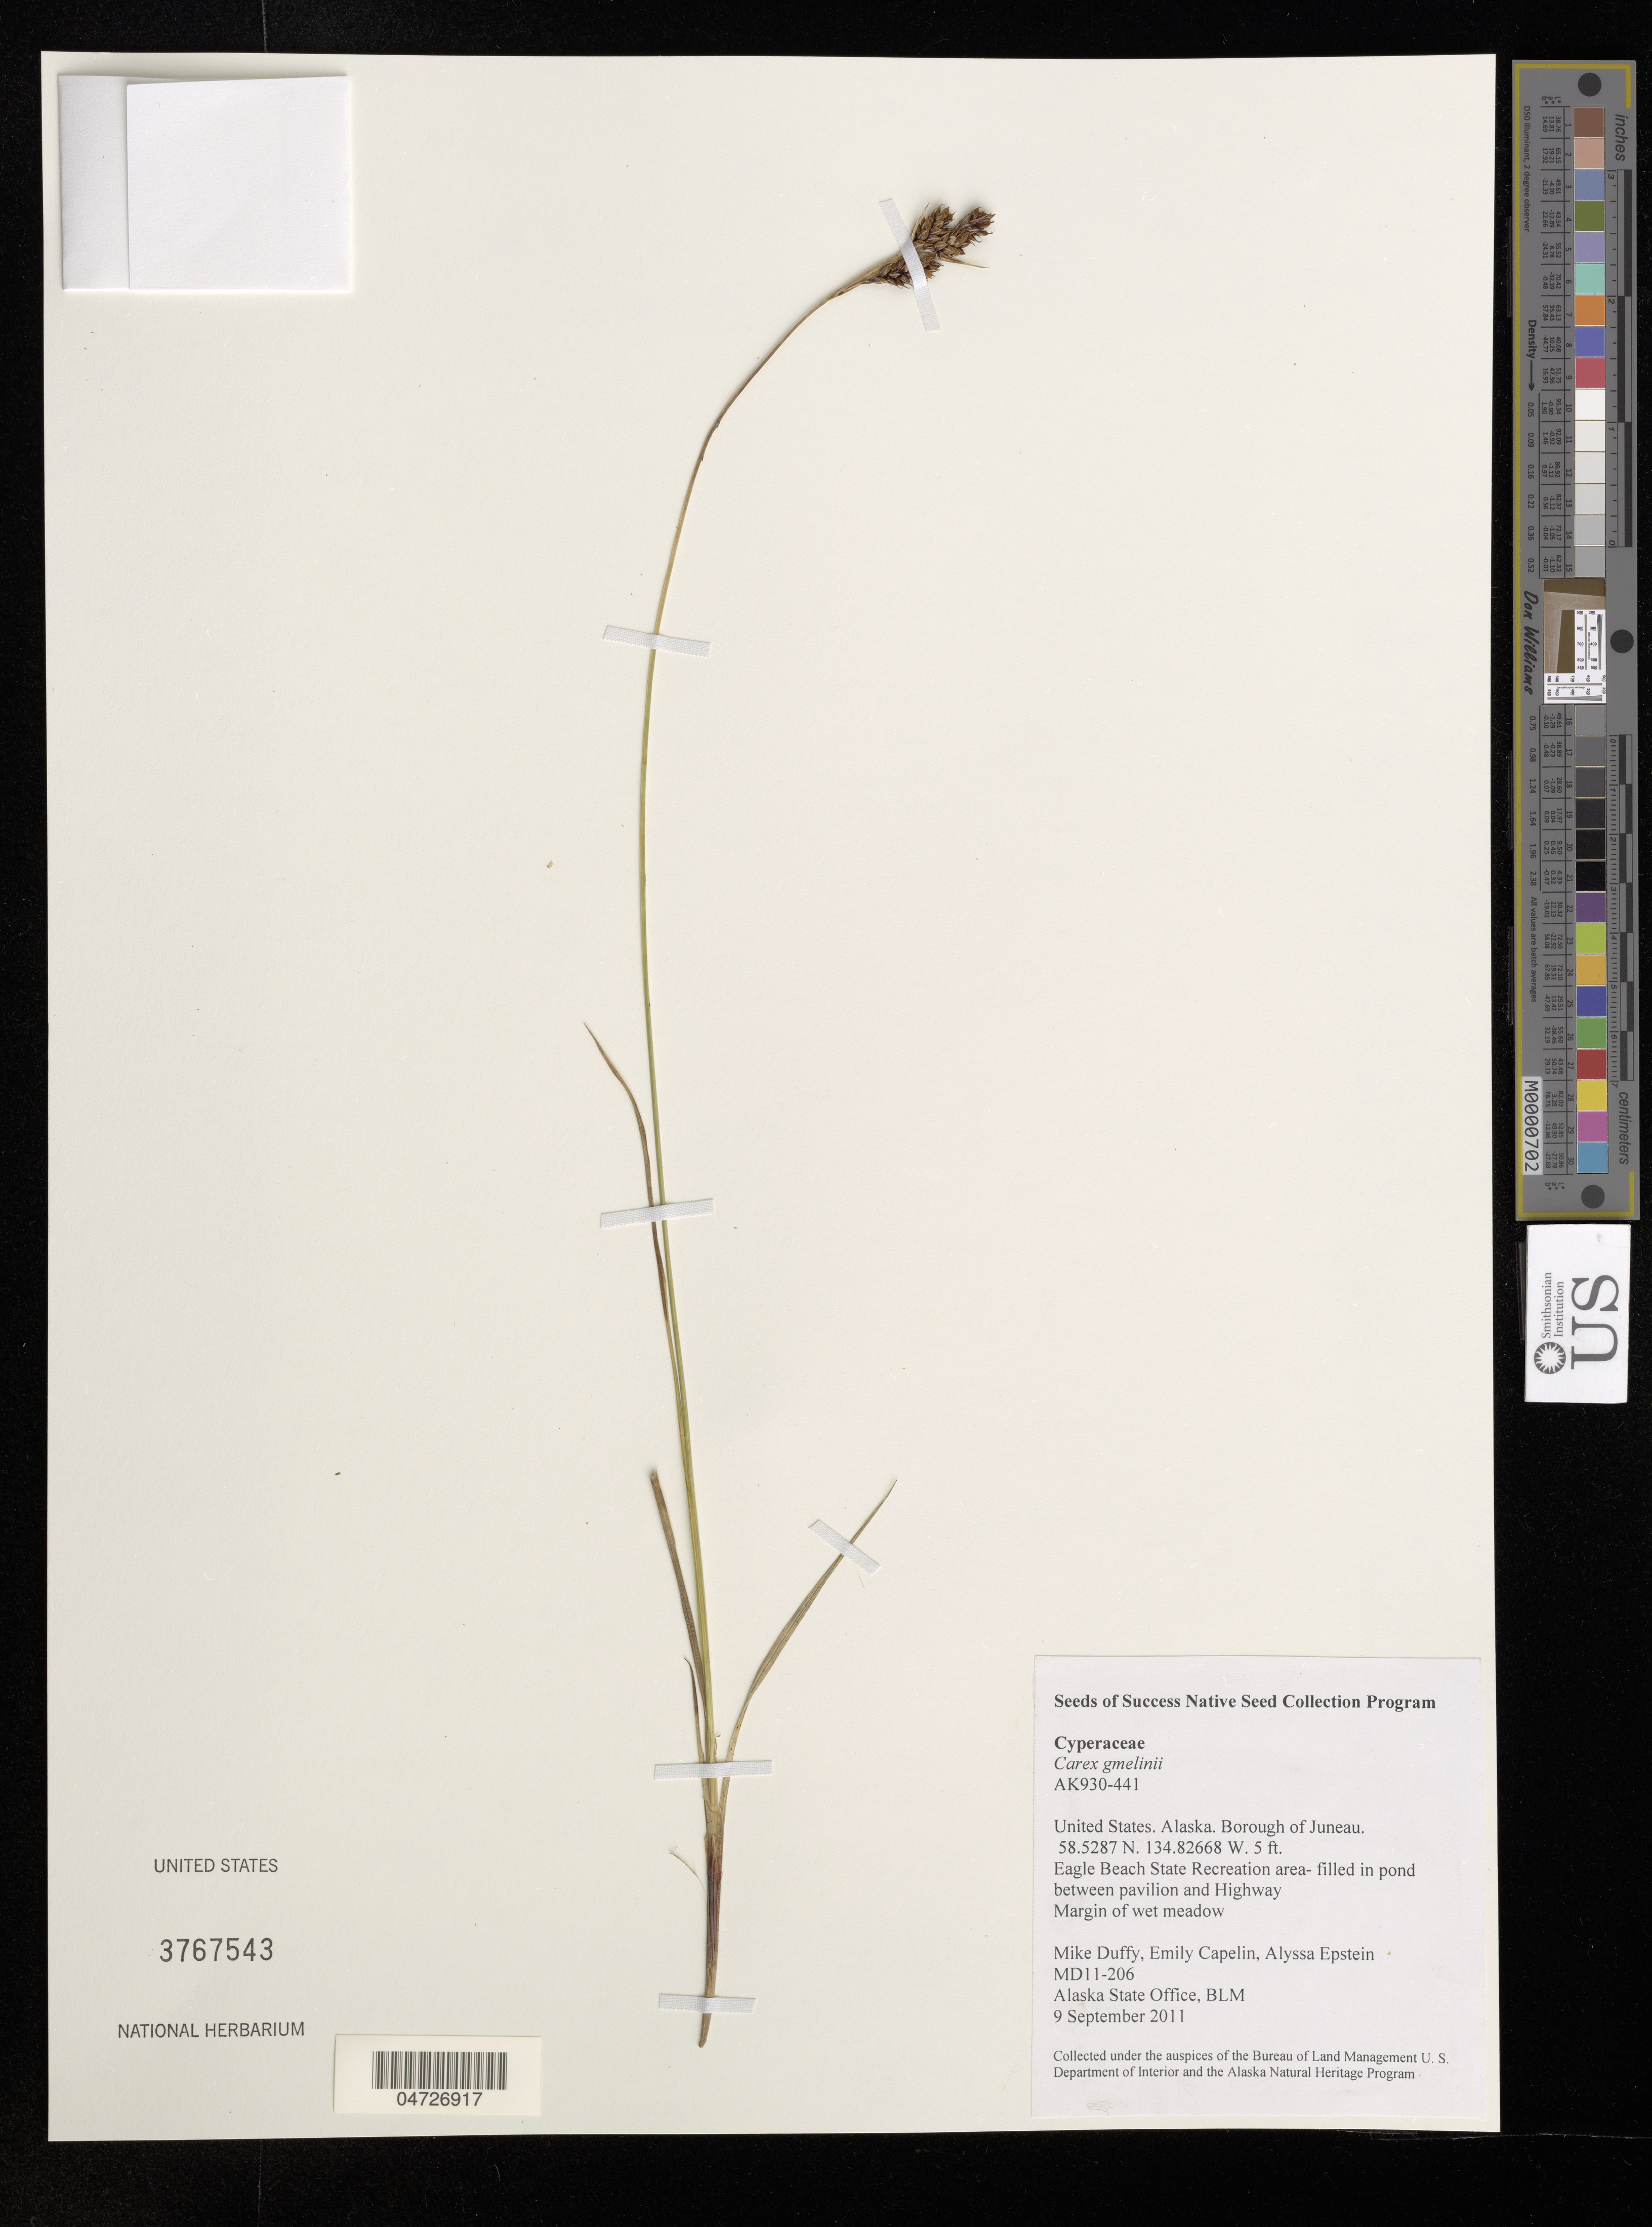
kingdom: Plantae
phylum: Tracheophyta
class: Liliopsida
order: Poales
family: Cyperaceae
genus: Carex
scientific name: Carex gmelinii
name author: Hook. & Arn.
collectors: M. Duffy, E. Capelin & A. Epstein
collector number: MD11-206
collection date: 2011-09-09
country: United States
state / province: Alaska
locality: Borough of Juneau. Eagle Beach State Recreation area- filled in pond between pavilion and Highway.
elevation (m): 2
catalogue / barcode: US 3767543